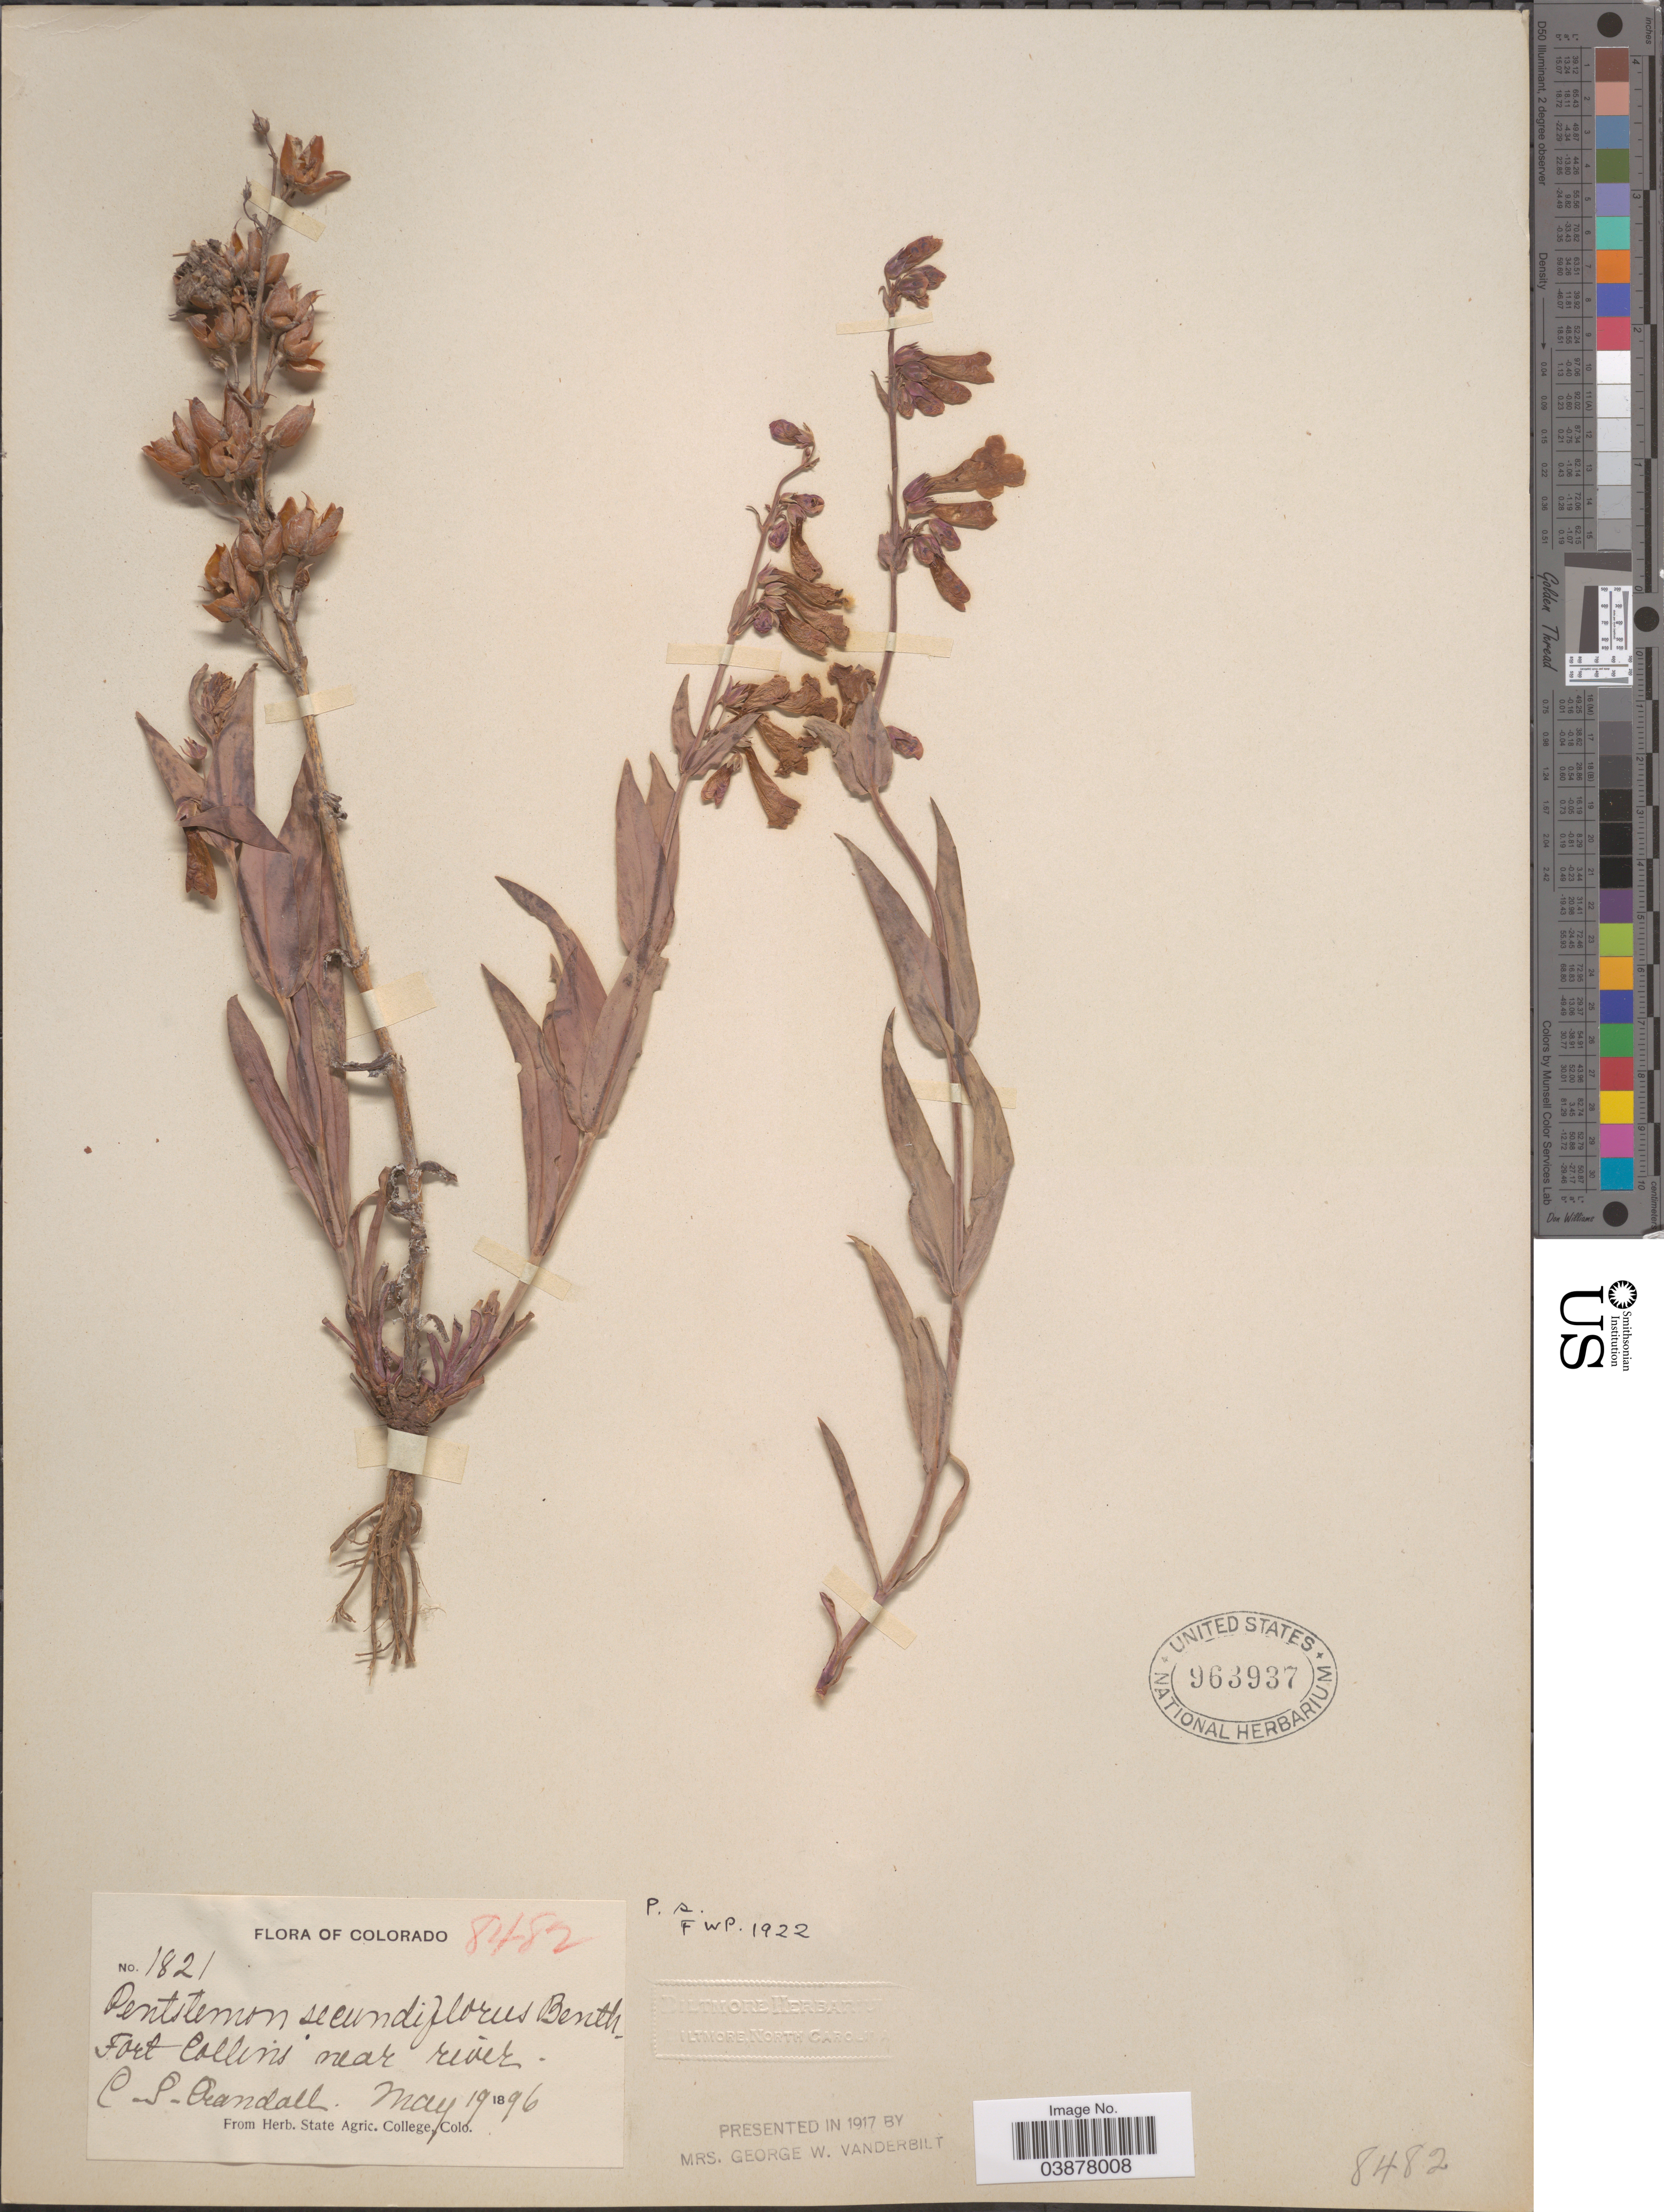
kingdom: Plantae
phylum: Tracheophyta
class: Magnoliopsida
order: Lamiales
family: Plantaginaceae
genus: Penstemon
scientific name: Penstemon secundiflorus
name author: Benth.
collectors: C. Crandall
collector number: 1821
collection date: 1896-05-19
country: United States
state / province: Colorado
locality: Fort Collins near river.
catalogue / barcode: US 963937